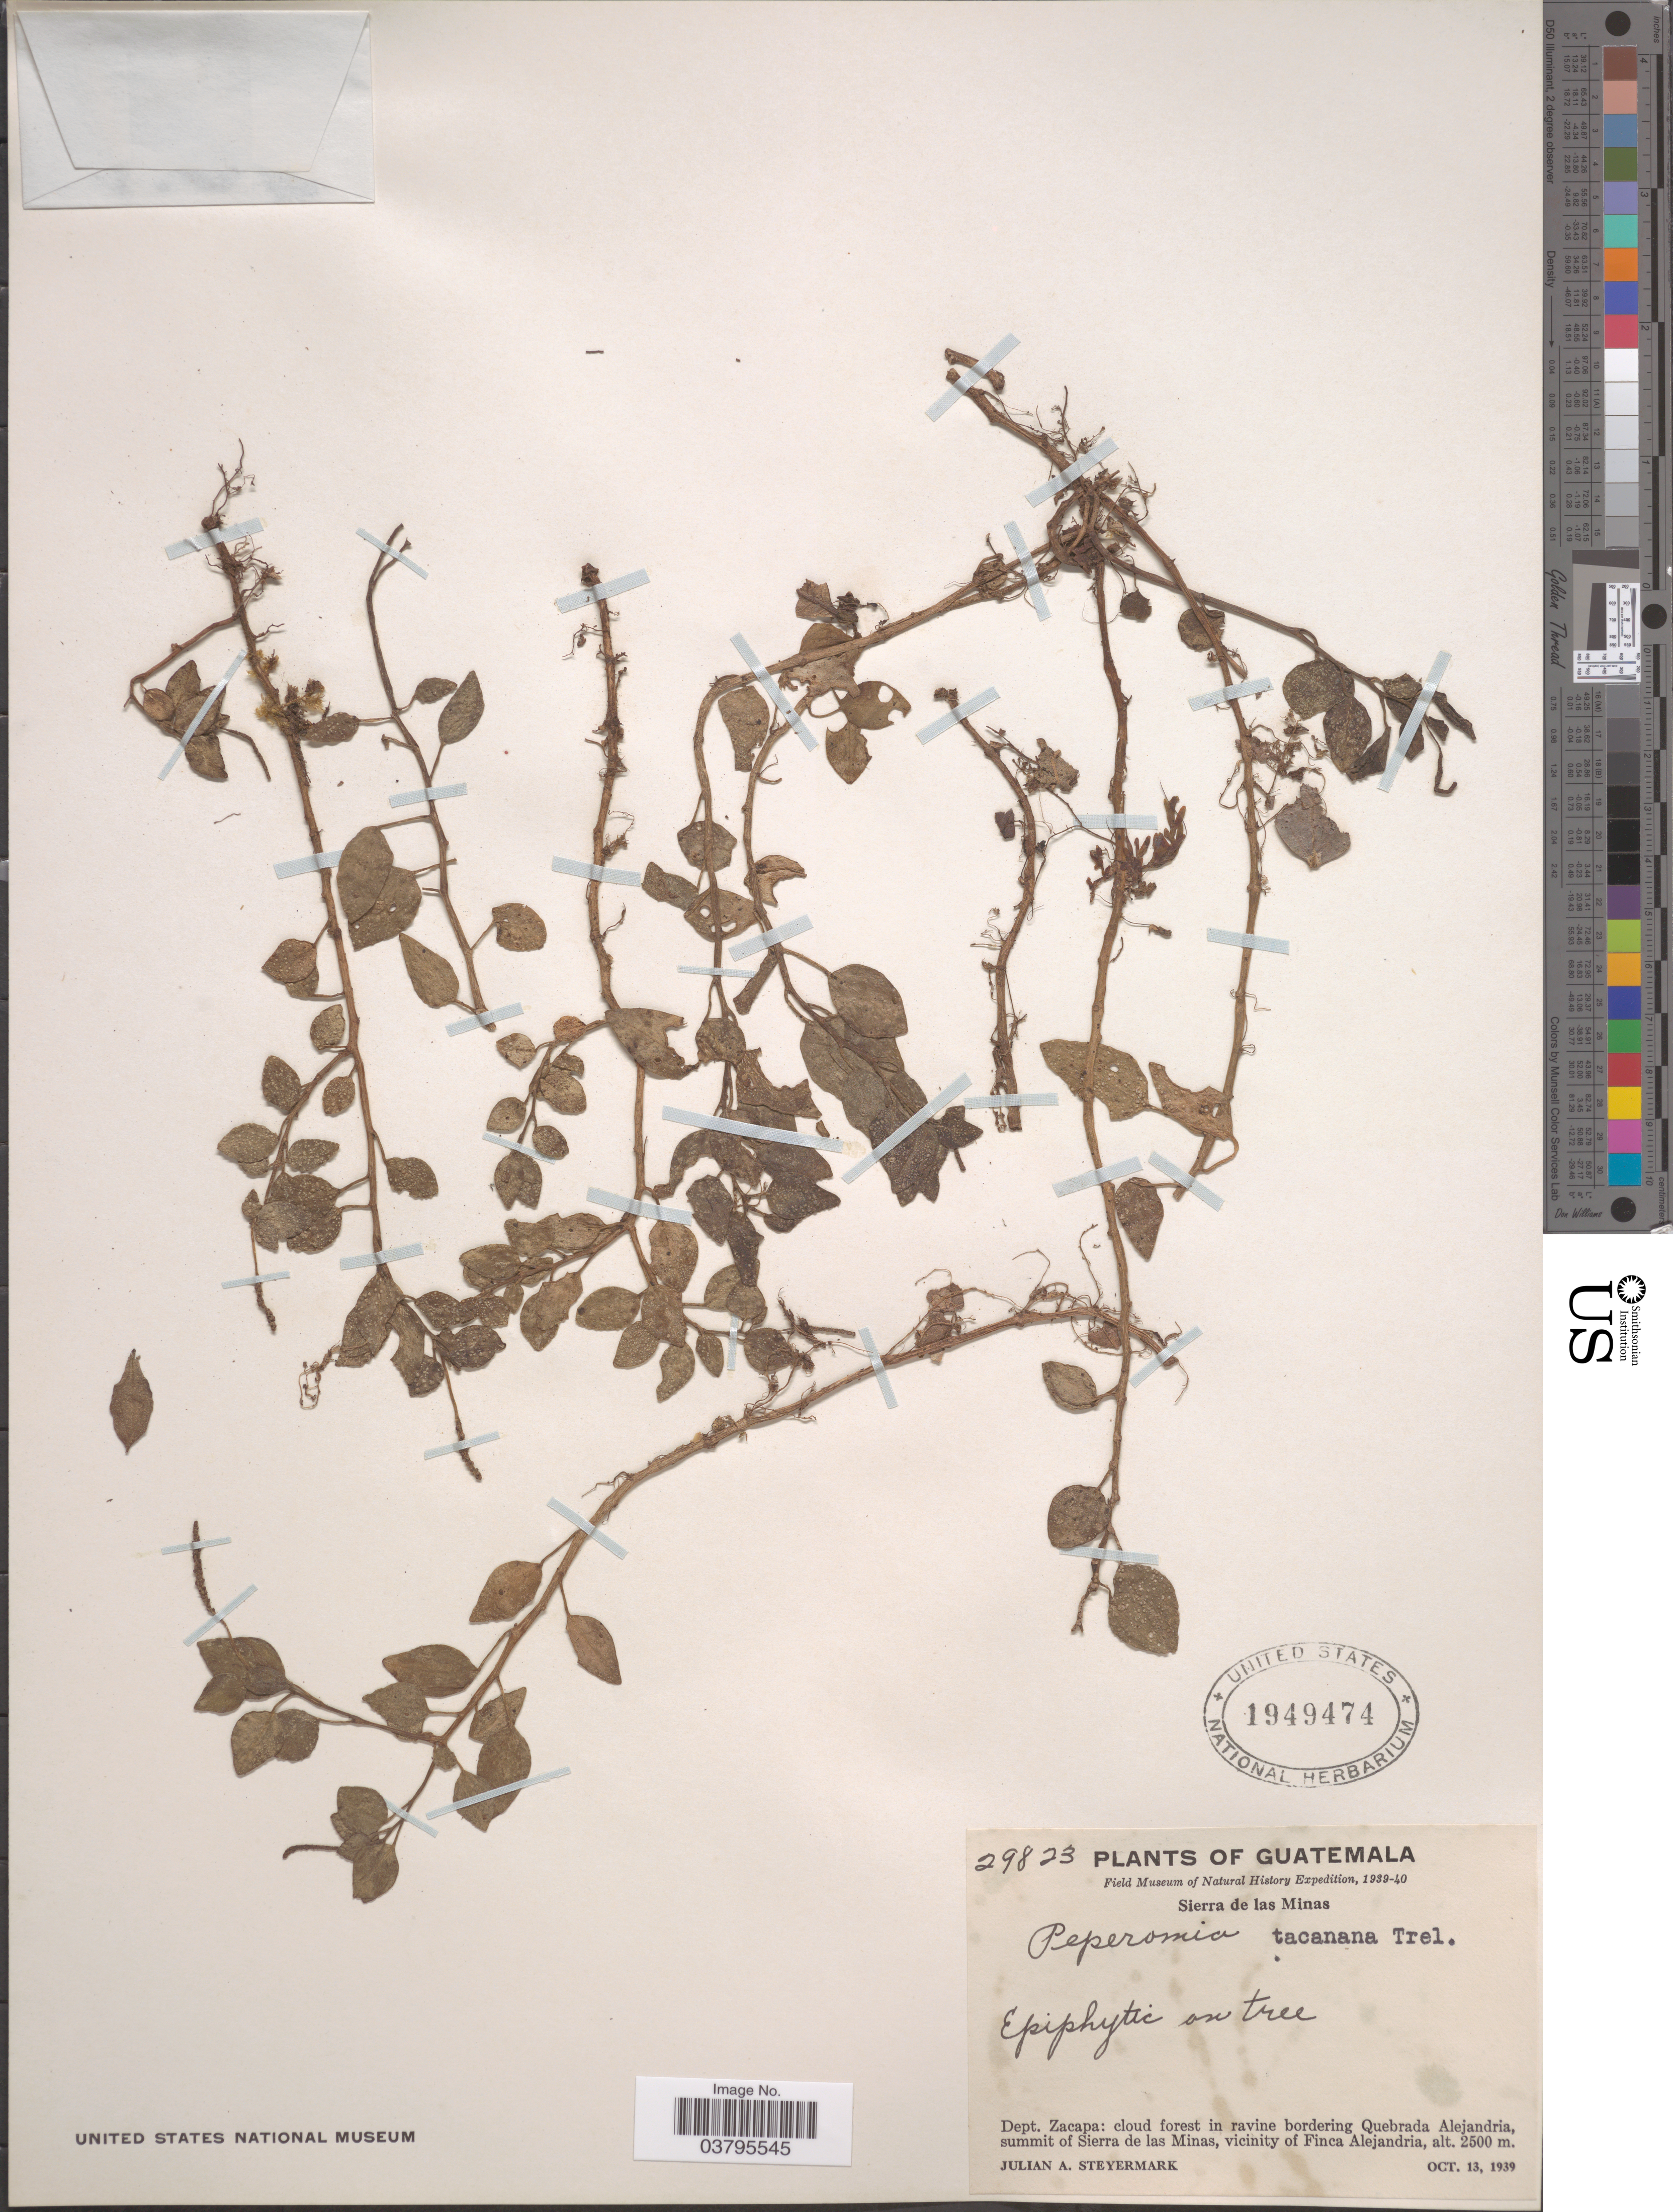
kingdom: Plantae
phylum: Tracheophyta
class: Magnoliopsida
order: Piperales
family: Piperaceae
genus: Peperomia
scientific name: Peperomia puberulilimba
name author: C. DC.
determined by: Jiménez, José Estaban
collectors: J. Steyermark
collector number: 29823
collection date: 1939-10-13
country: Guatemala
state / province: Zacapa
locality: Dept. Zacapa: cloud forest in ravine bordering Quebrada Alejandria, summit of Sierra de las Minas, vicinity of Finca Alejandria.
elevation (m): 2500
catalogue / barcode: US 1949474